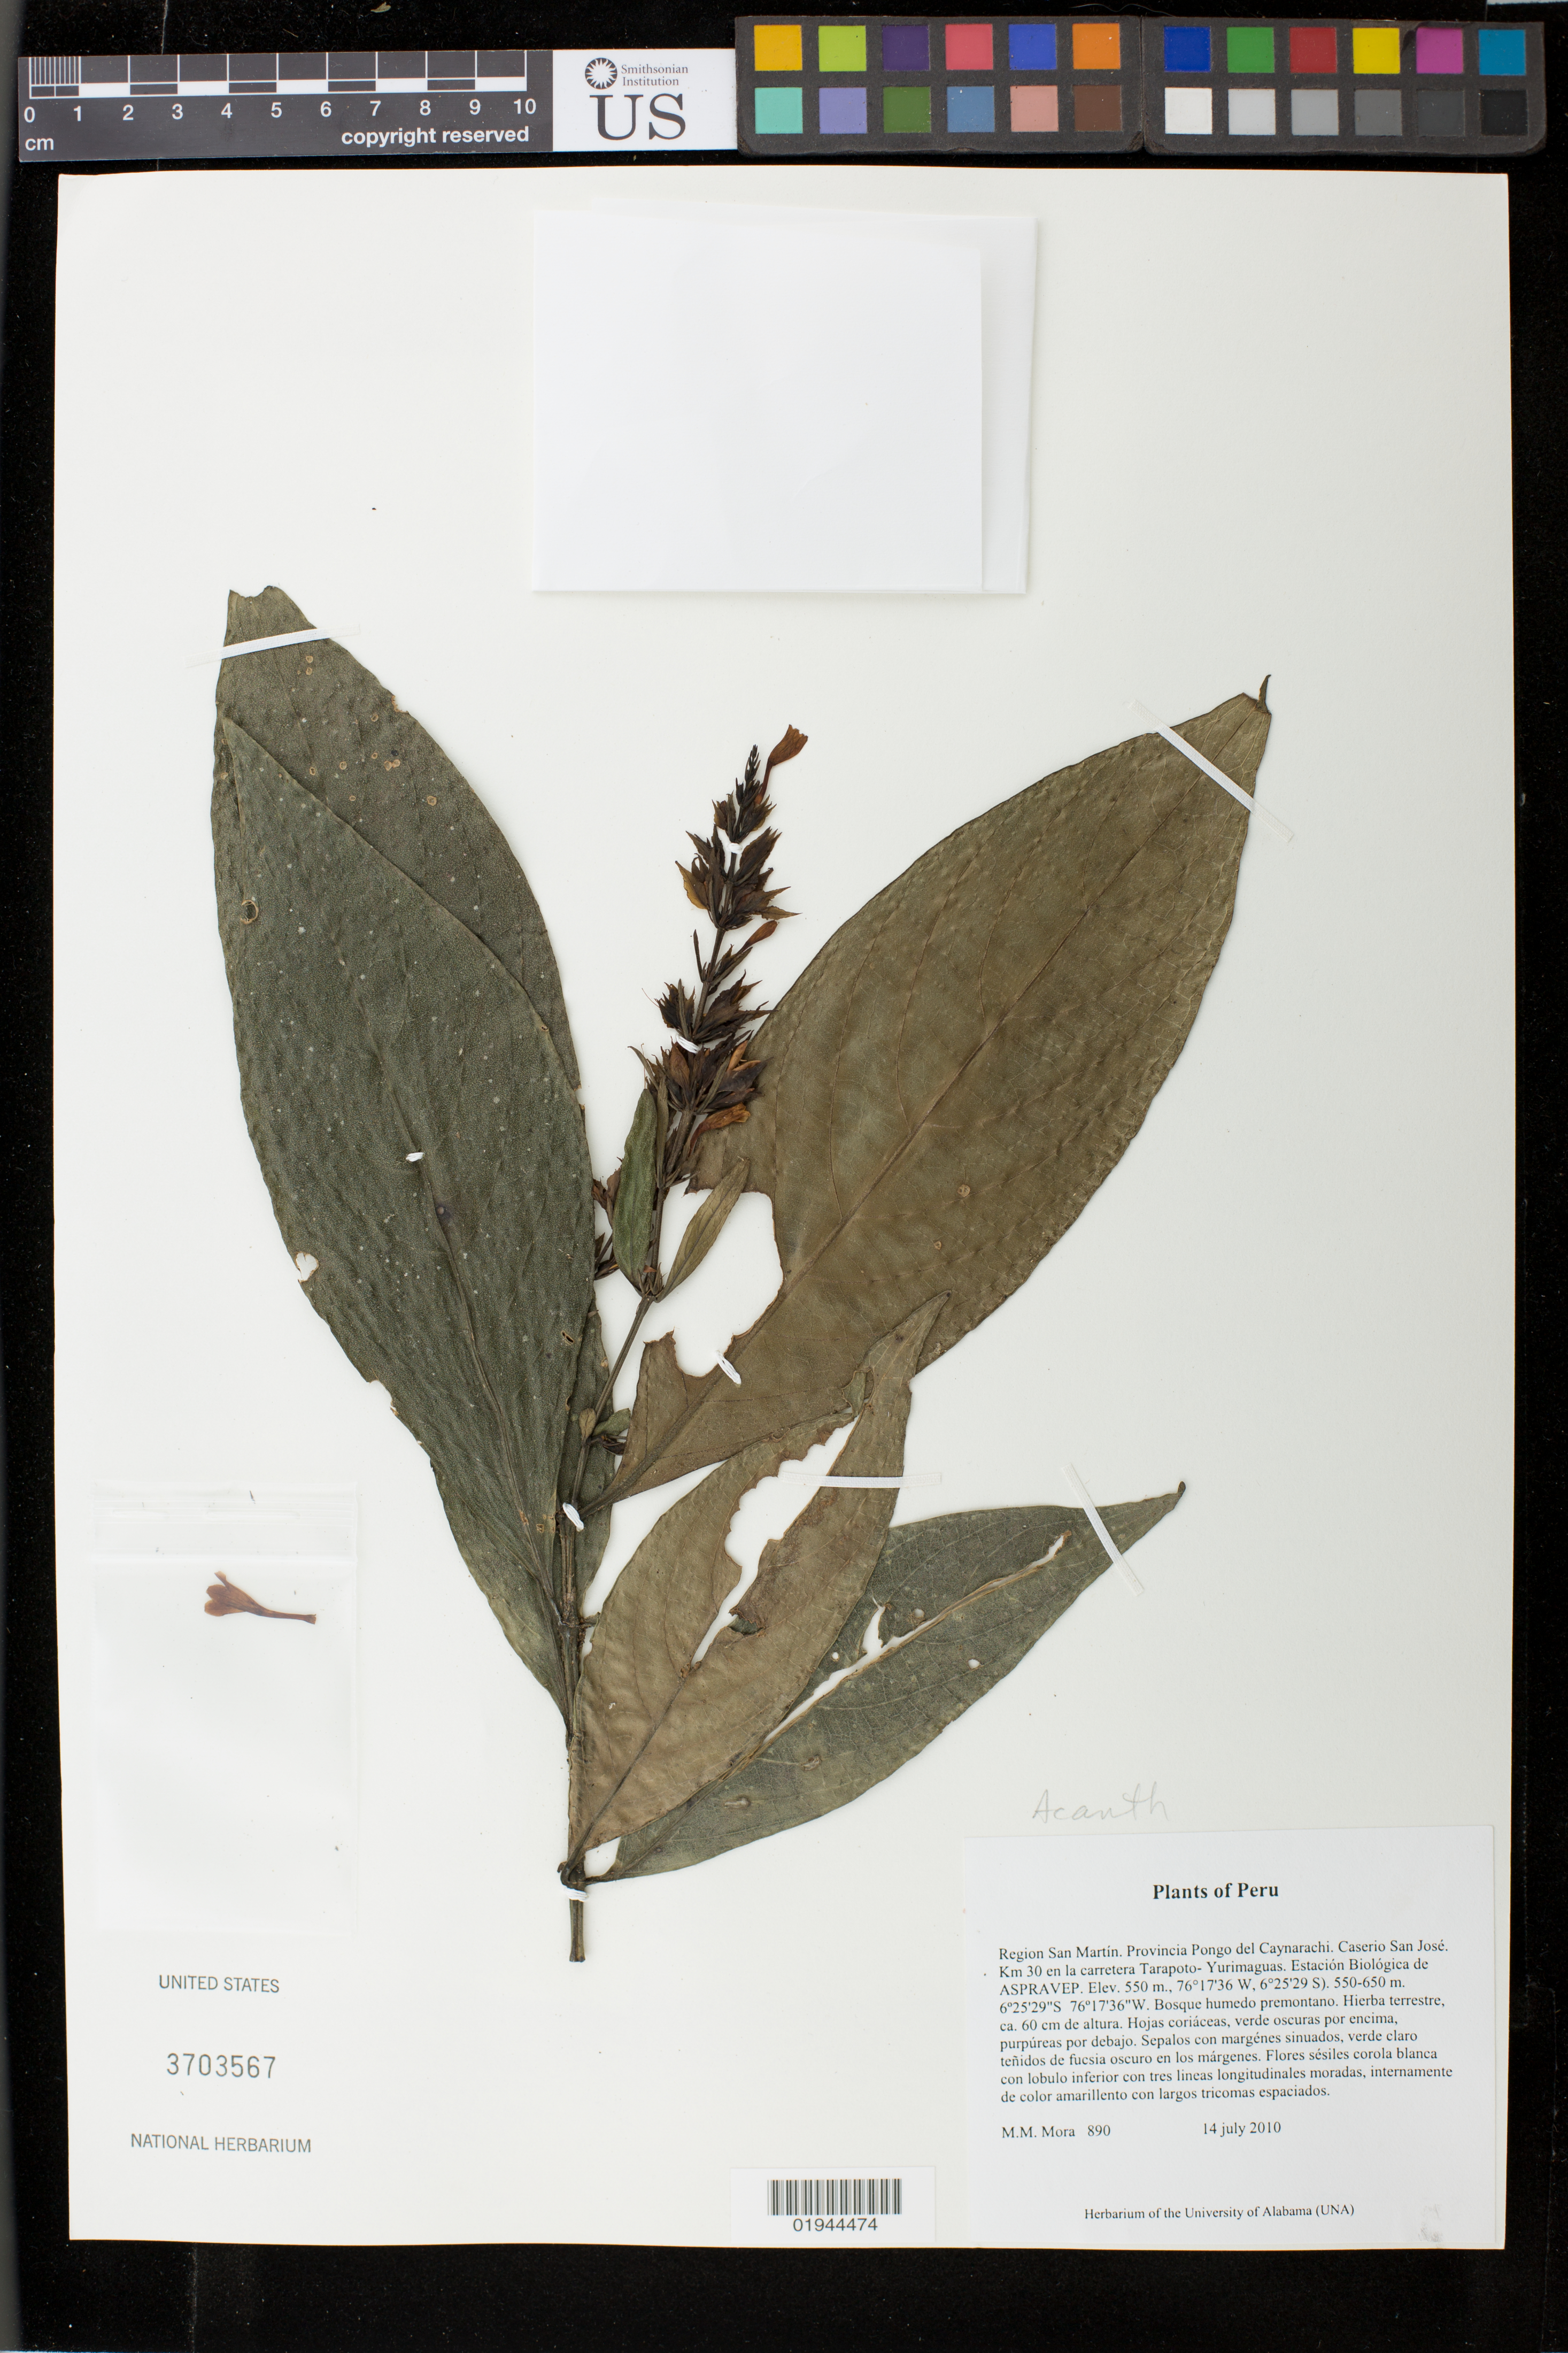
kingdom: Plantae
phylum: Tracheophyta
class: Magnoliopsida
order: Lamiales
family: Acanthaceae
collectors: M. M. Mora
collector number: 890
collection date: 2010-07-14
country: Peru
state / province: San Martín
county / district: Lamas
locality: Caserio San Jose. Km 30 en la carretera Tarapoto- Yurimaguas. Estacion Biologica de ASPRAVEP. Pongo del Caynarachi (=Shanusi)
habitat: Bosque humedo premontano.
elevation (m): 550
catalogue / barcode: US 3703567